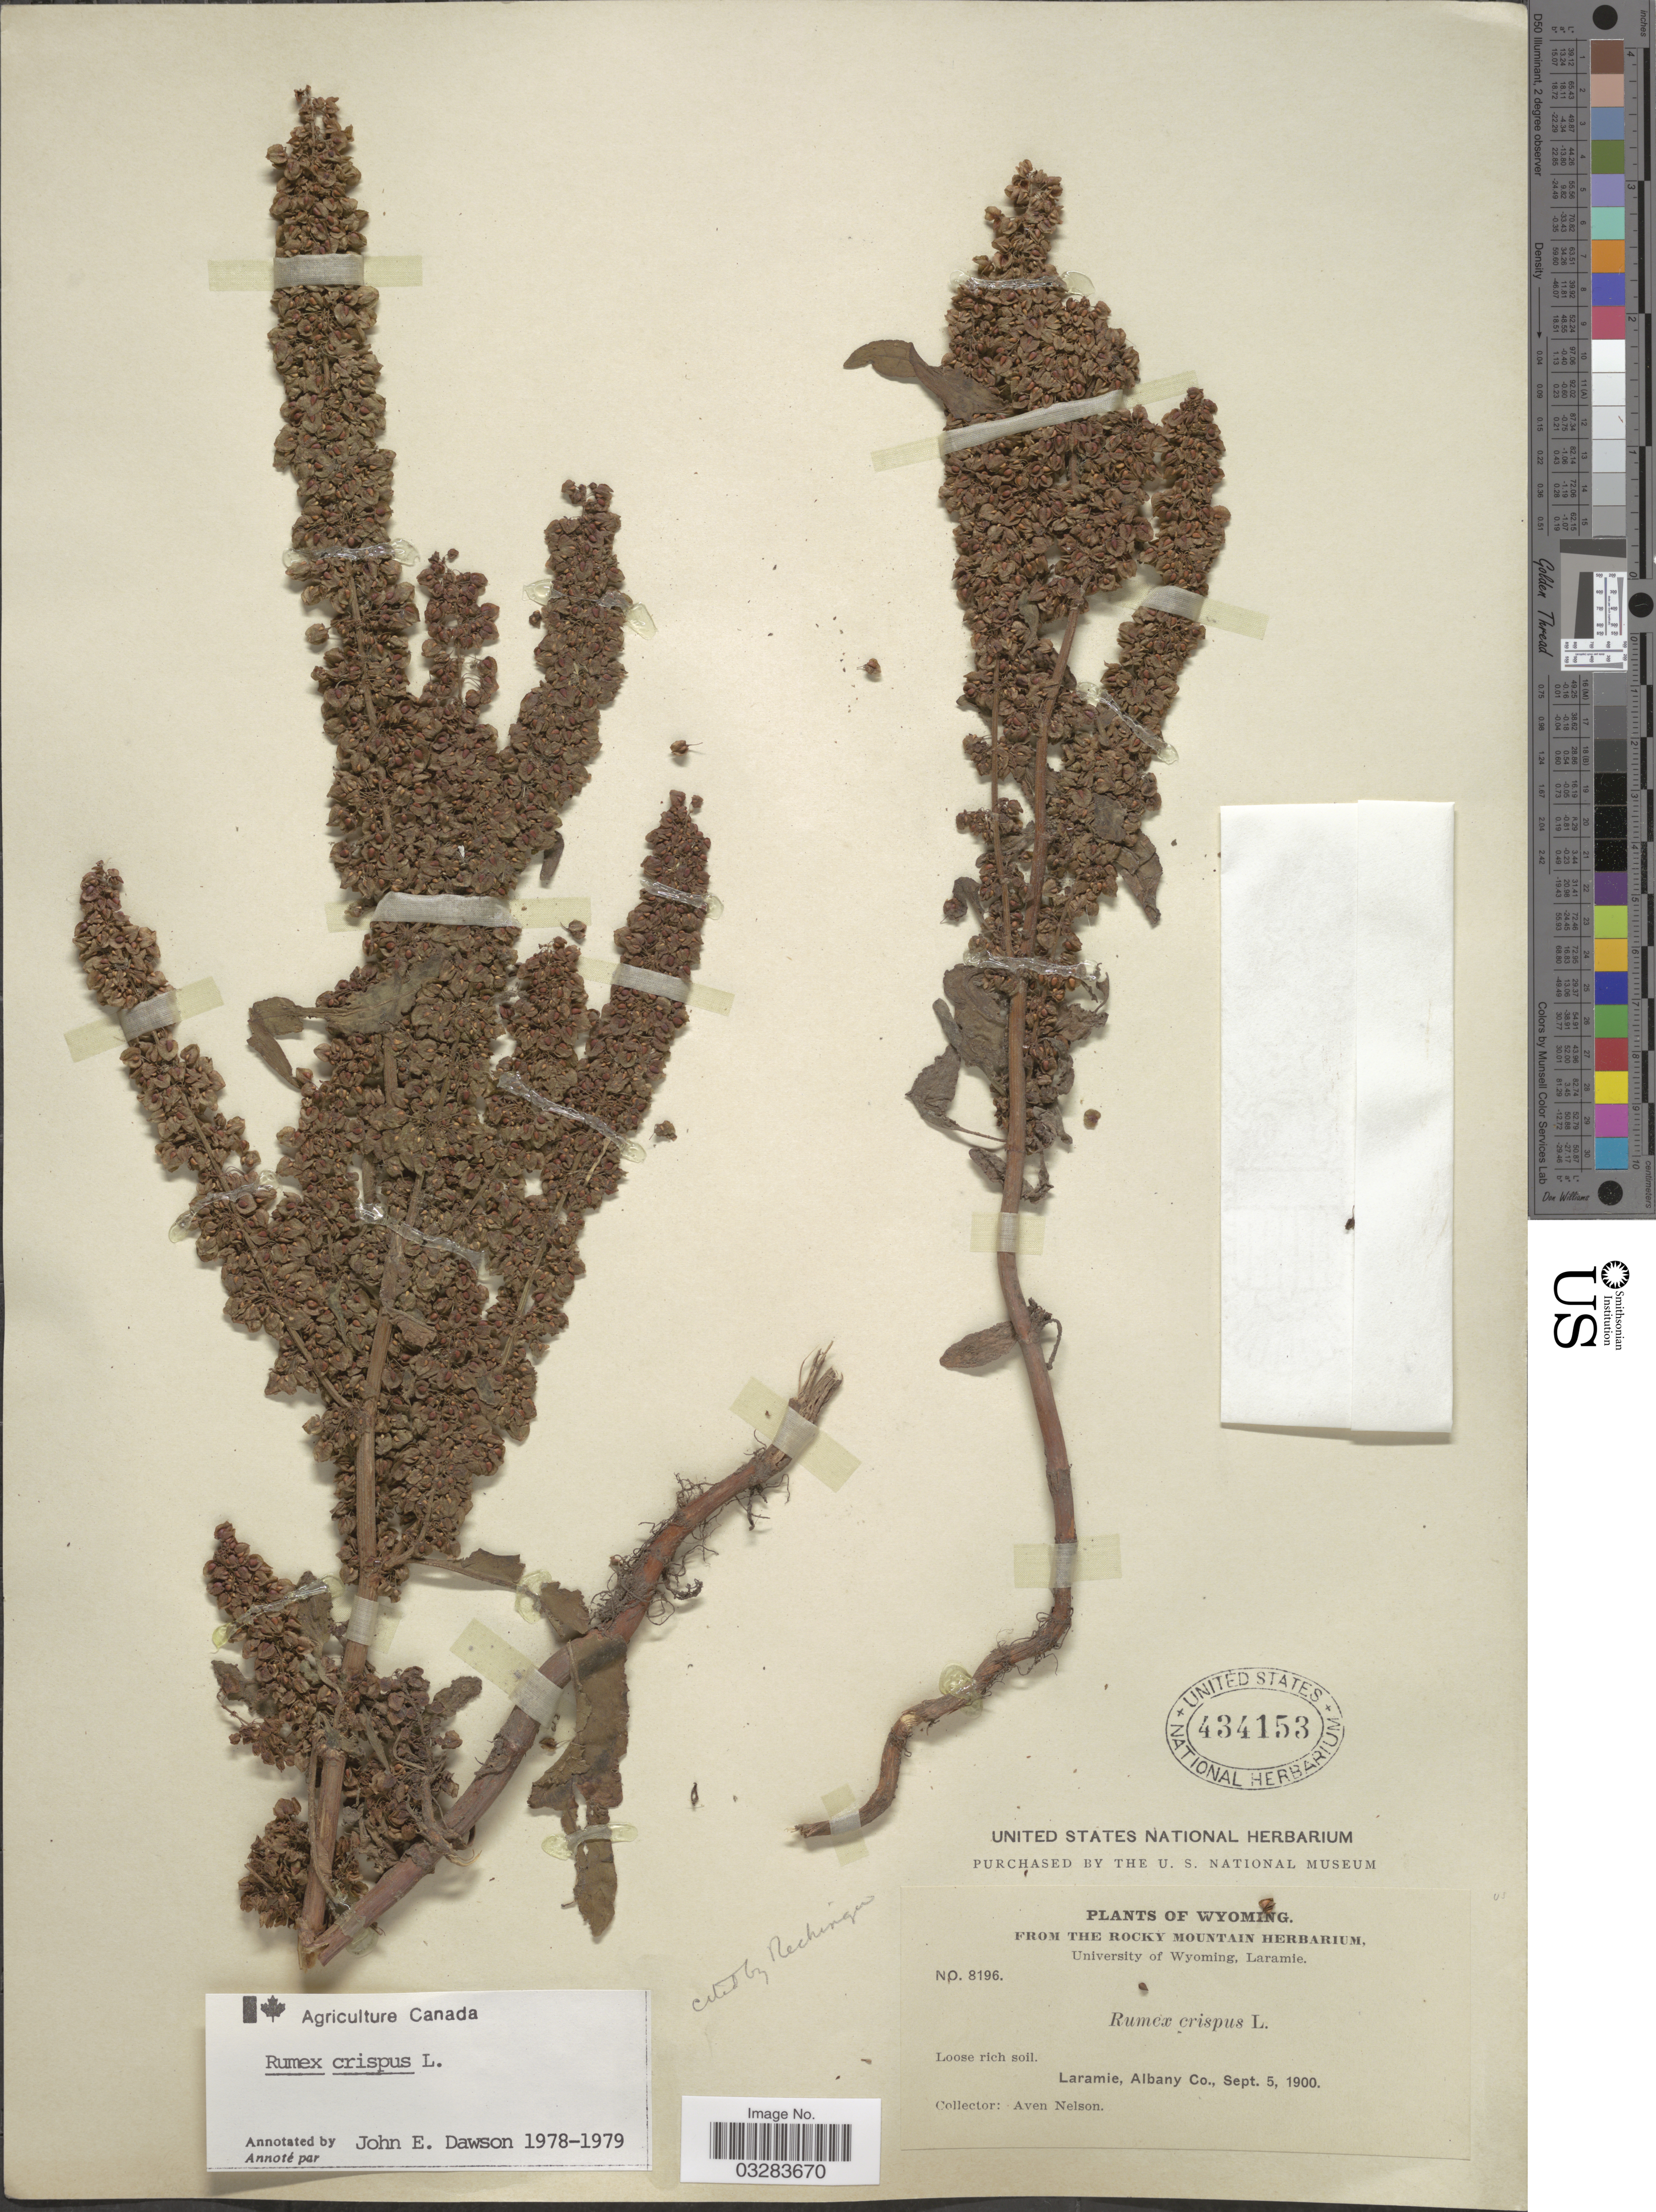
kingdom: Plantae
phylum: Tracheophyta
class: Magnoliopsida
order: Caryophyllales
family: Polygonaceae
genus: Rumex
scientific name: Rumex crispus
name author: L.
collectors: A. Nelson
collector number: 8196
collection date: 1900-09-05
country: United States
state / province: Wyoming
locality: Laramie, Albany Co.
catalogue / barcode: US 434153